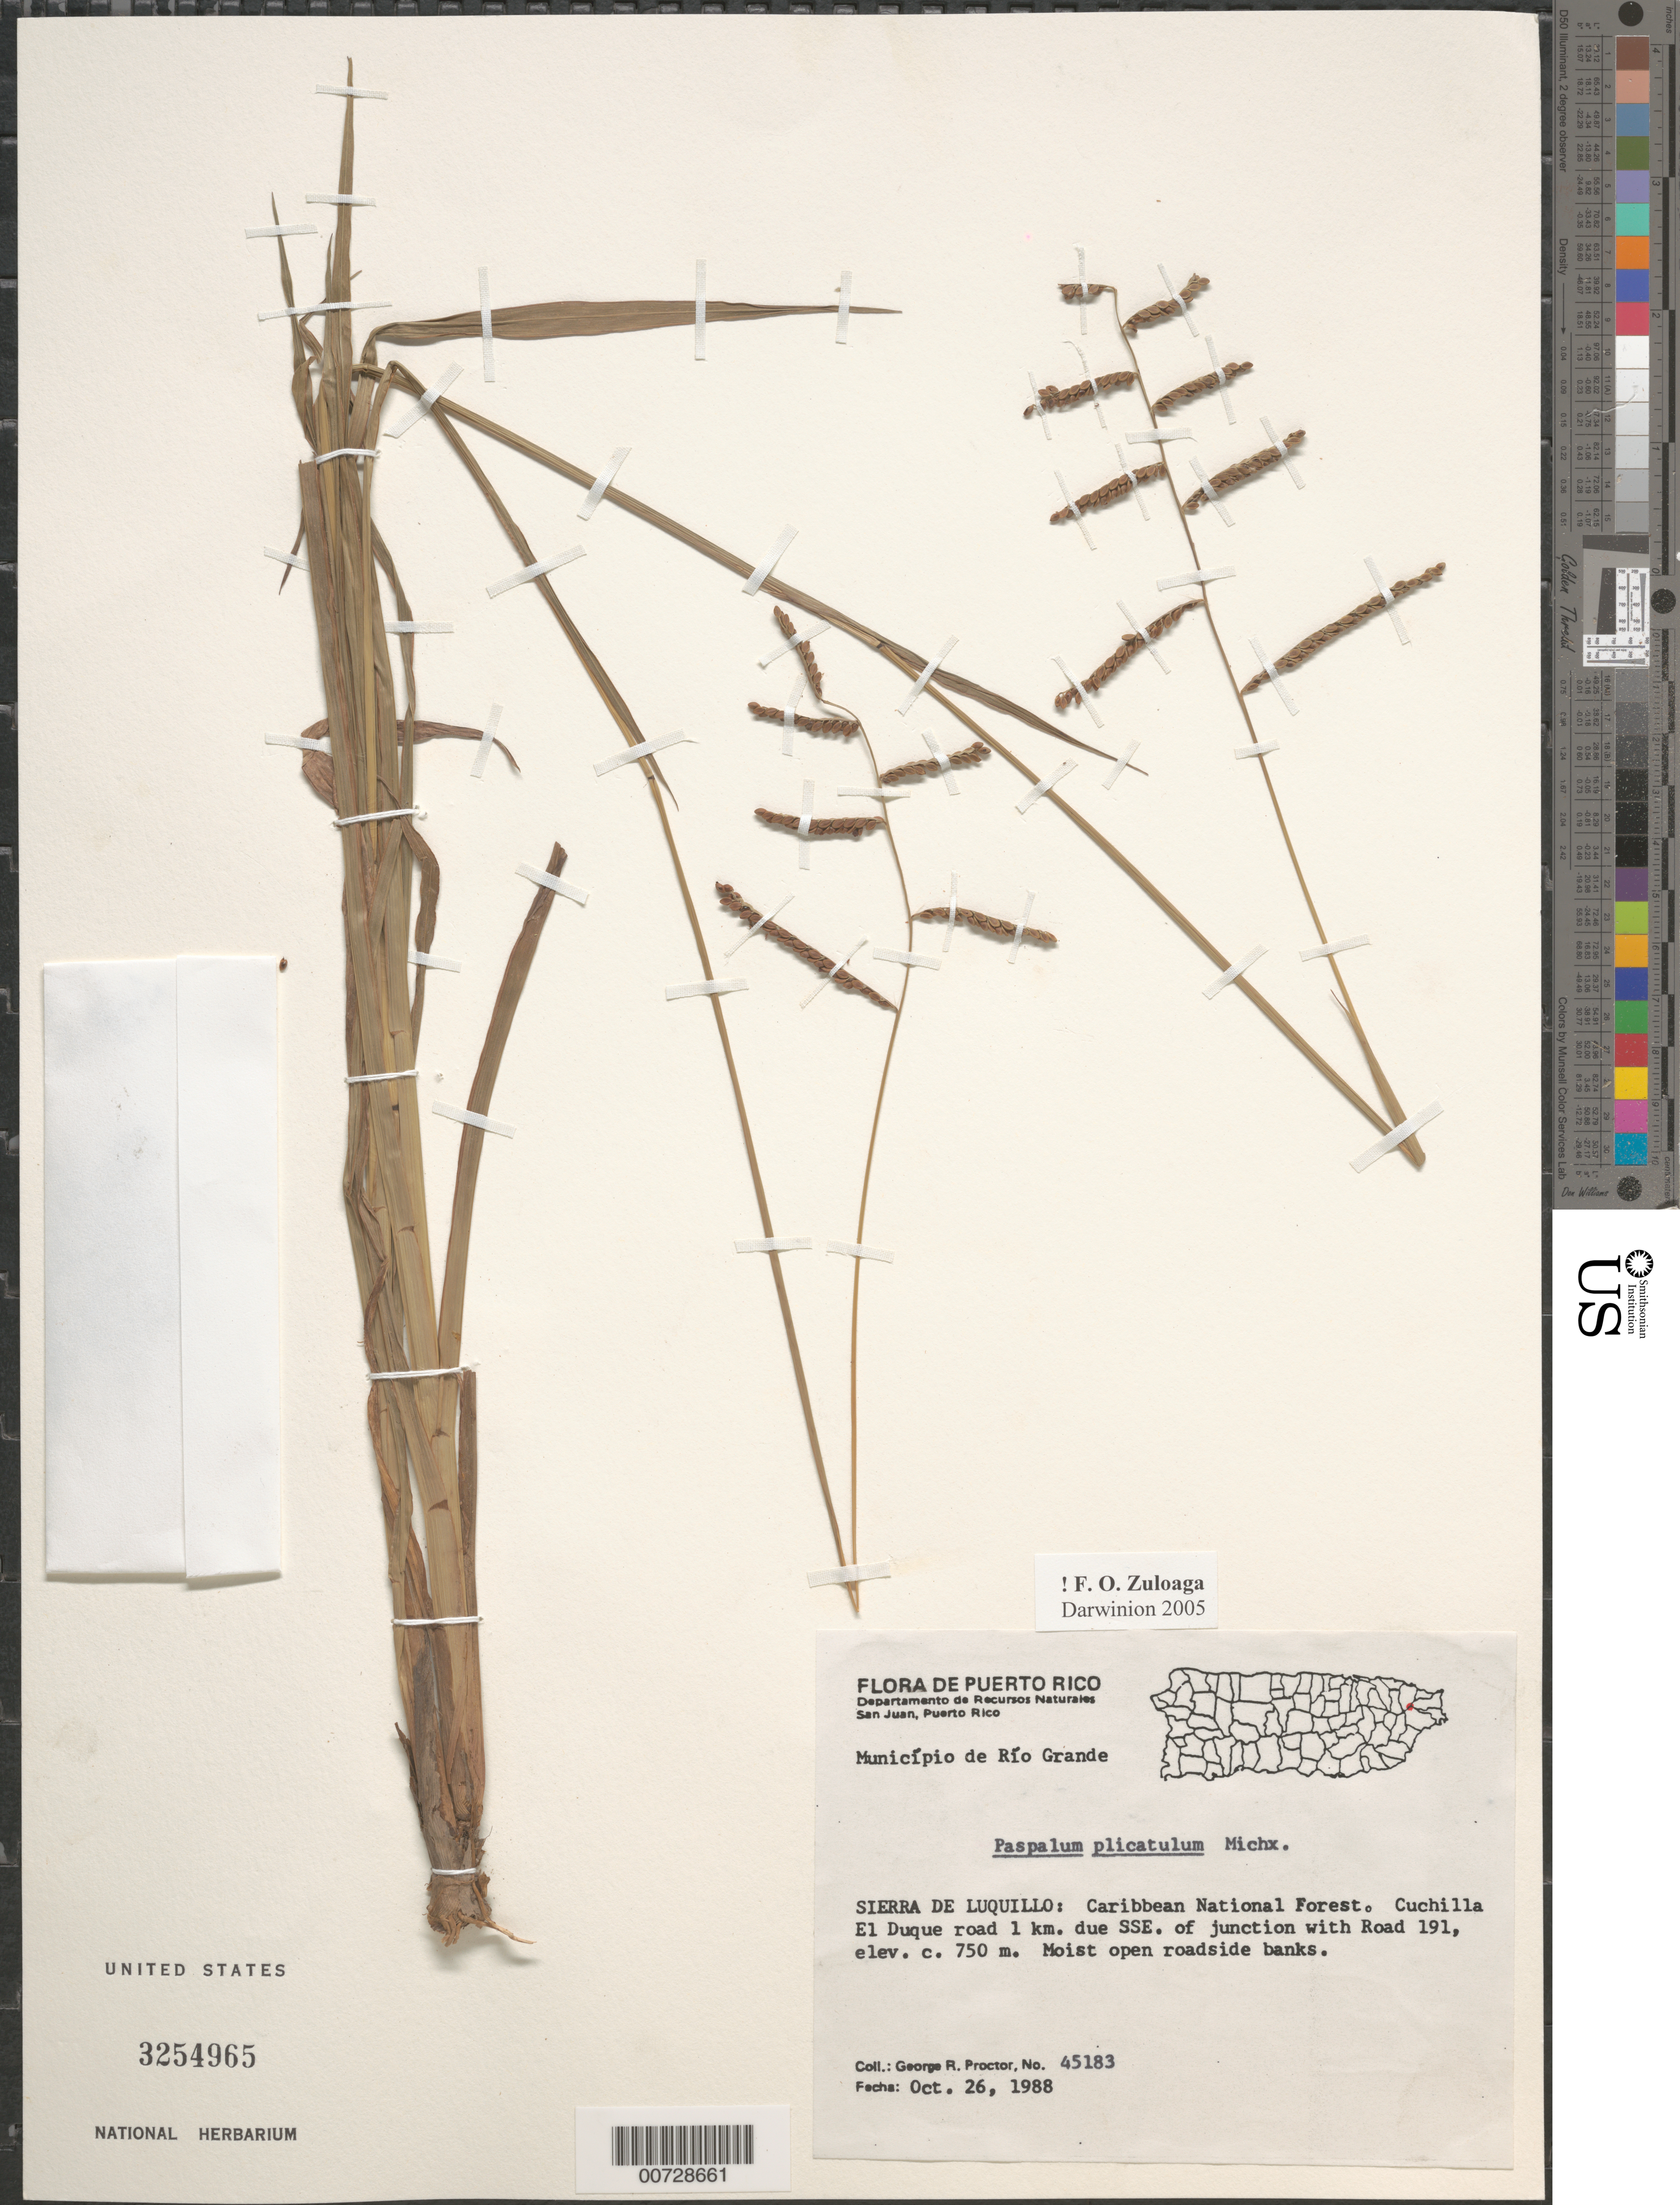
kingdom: Plantae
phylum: Tracheophyta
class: Liliopsida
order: Poales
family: Poaceae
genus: Paspalum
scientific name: Paspalum plicatulum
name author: Michx.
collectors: G. R. Proctor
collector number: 45183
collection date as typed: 26 Oct 1988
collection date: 1988-10-26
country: Puerto Rico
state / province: Río Grande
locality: Mun. Río Grande, Sierra de Luquillo: Carib. Natl. Forest. Cuchilla El Duque road 1 km due SSE of jct w/road 191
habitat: Moist open roadside banks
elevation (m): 750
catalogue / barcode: US 3254965